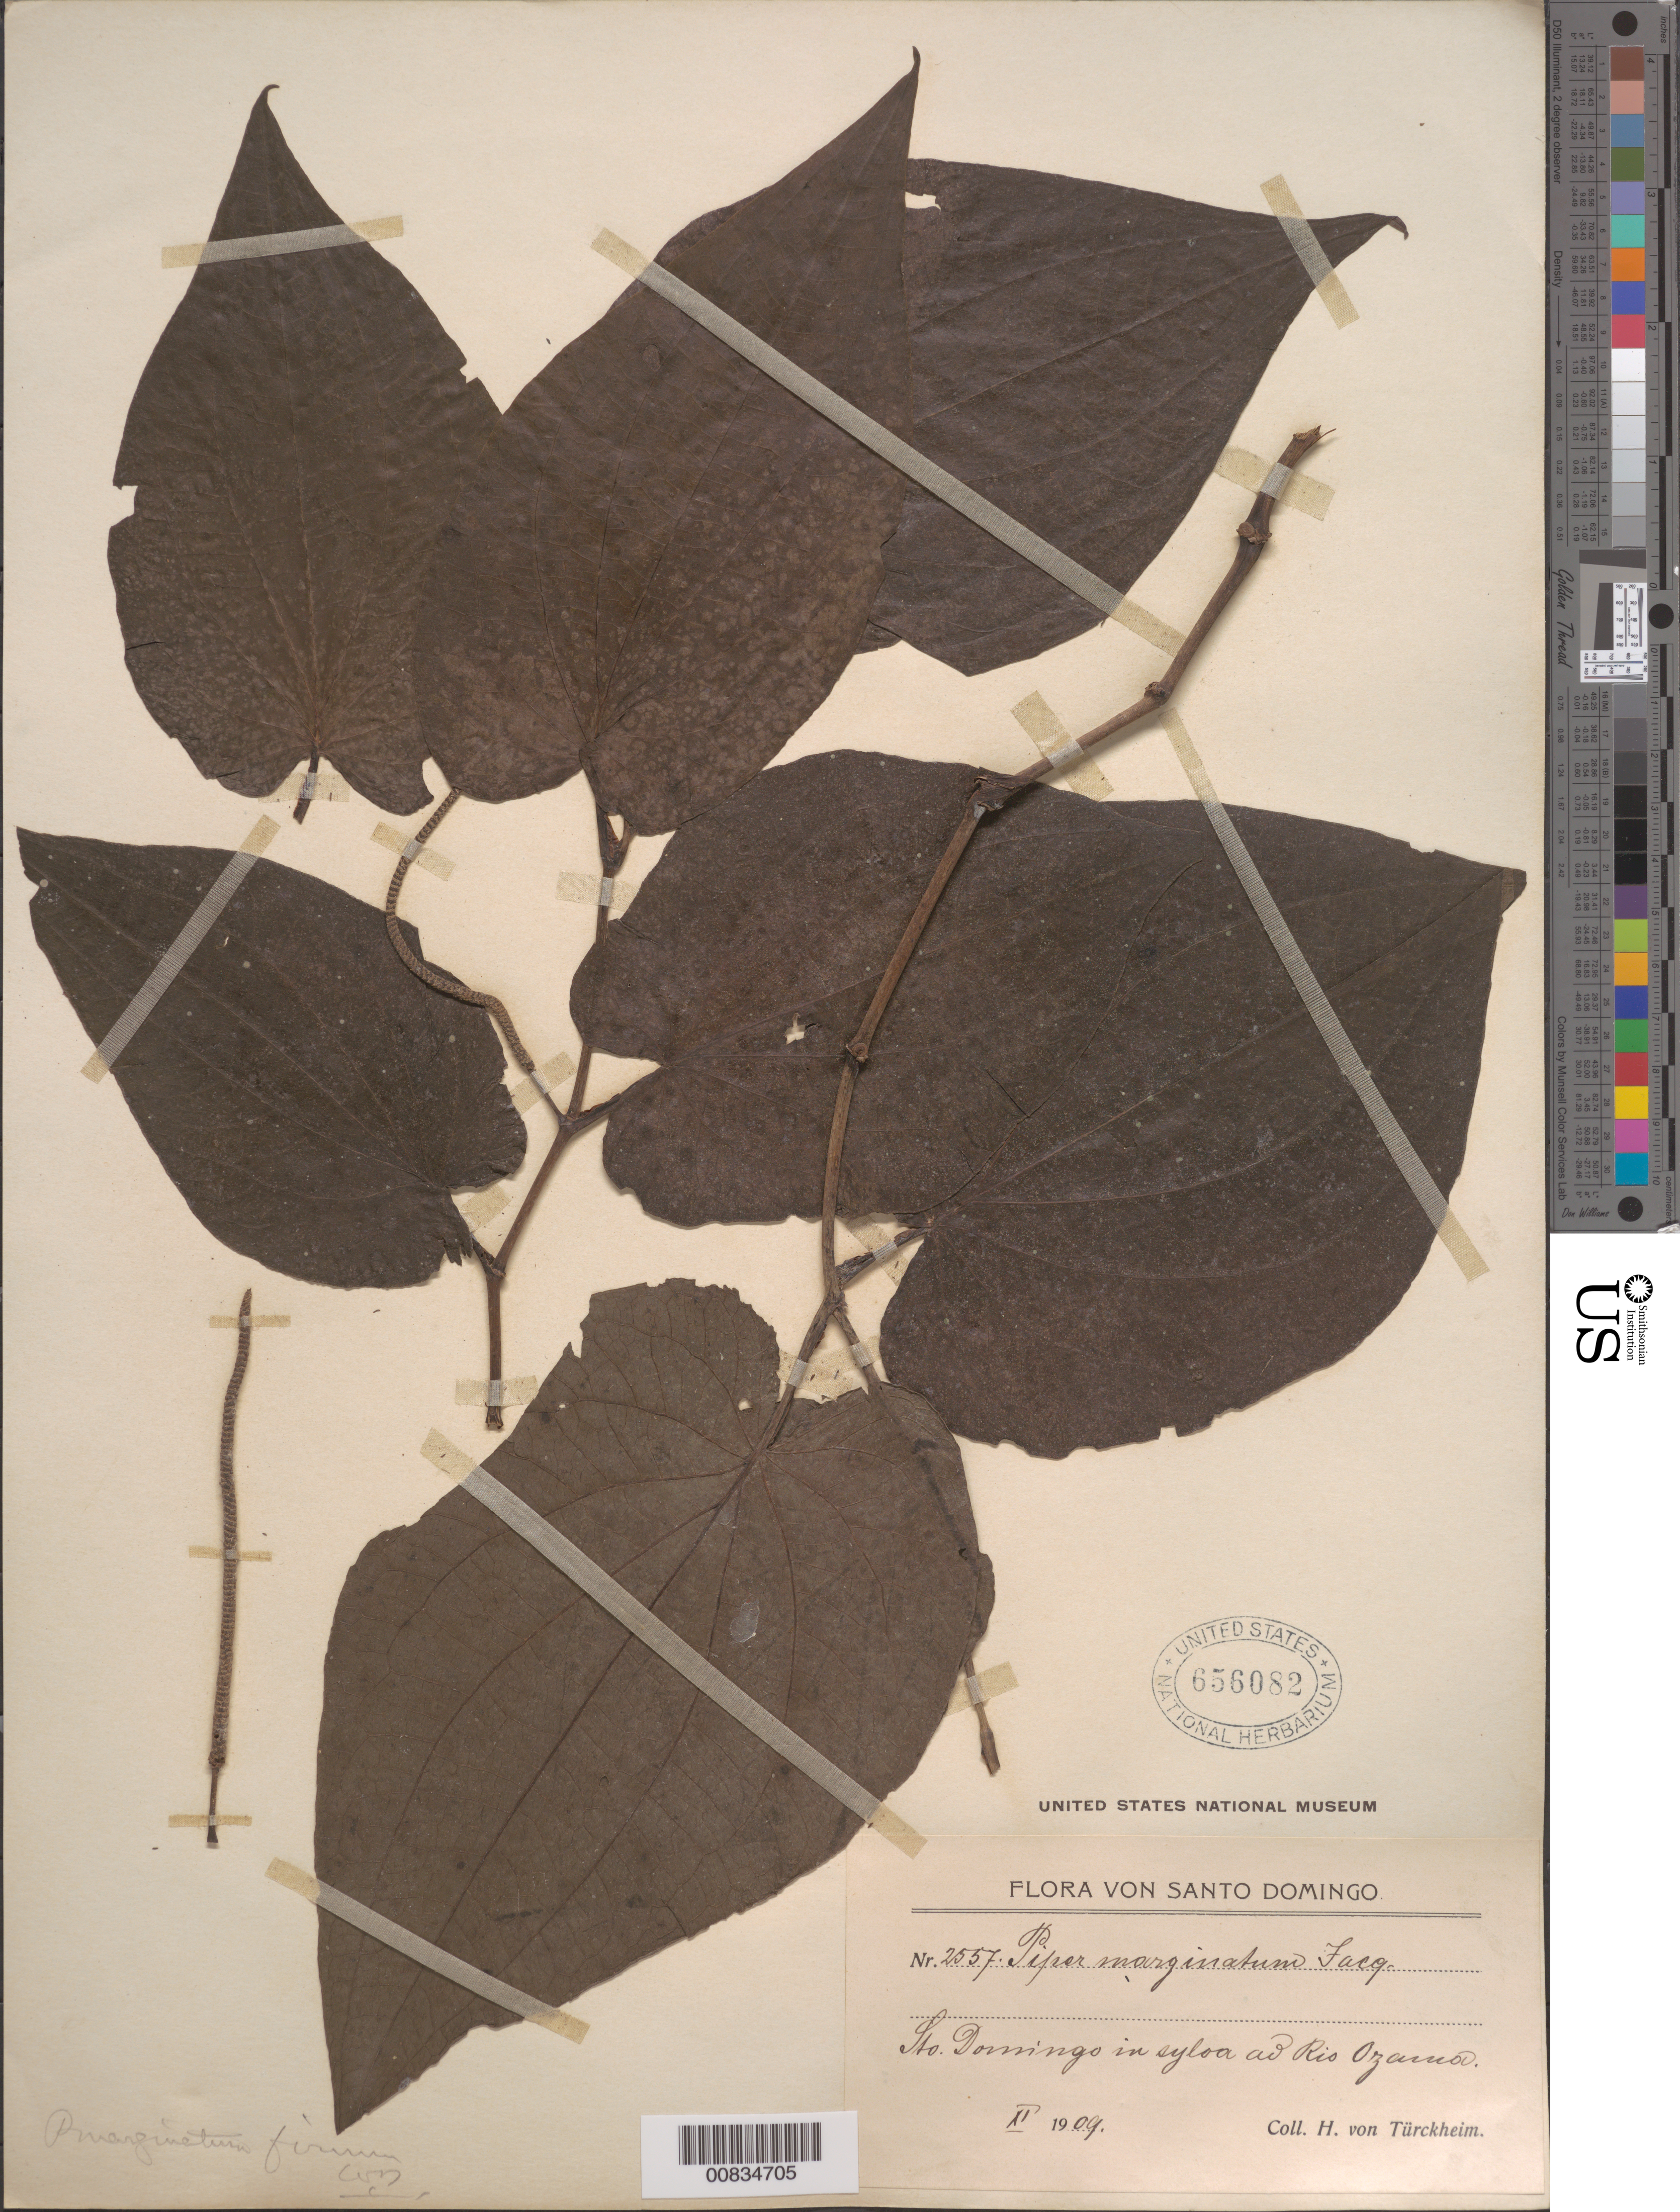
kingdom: Plantae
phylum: Tracheophyta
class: Magnoliopsida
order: Piperales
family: Piperaceae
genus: Piper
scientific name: Piper marginatum var. domatiiferum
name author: Trel.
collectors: H. von Türckheim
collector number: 2557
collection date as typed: Nov 1909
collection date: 1909-11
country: Dominican Republic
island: Hispaniola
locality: Sto. Domingo in sylva ad Río Ozama.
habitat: In sylva ad rio.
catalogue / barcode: US 656082